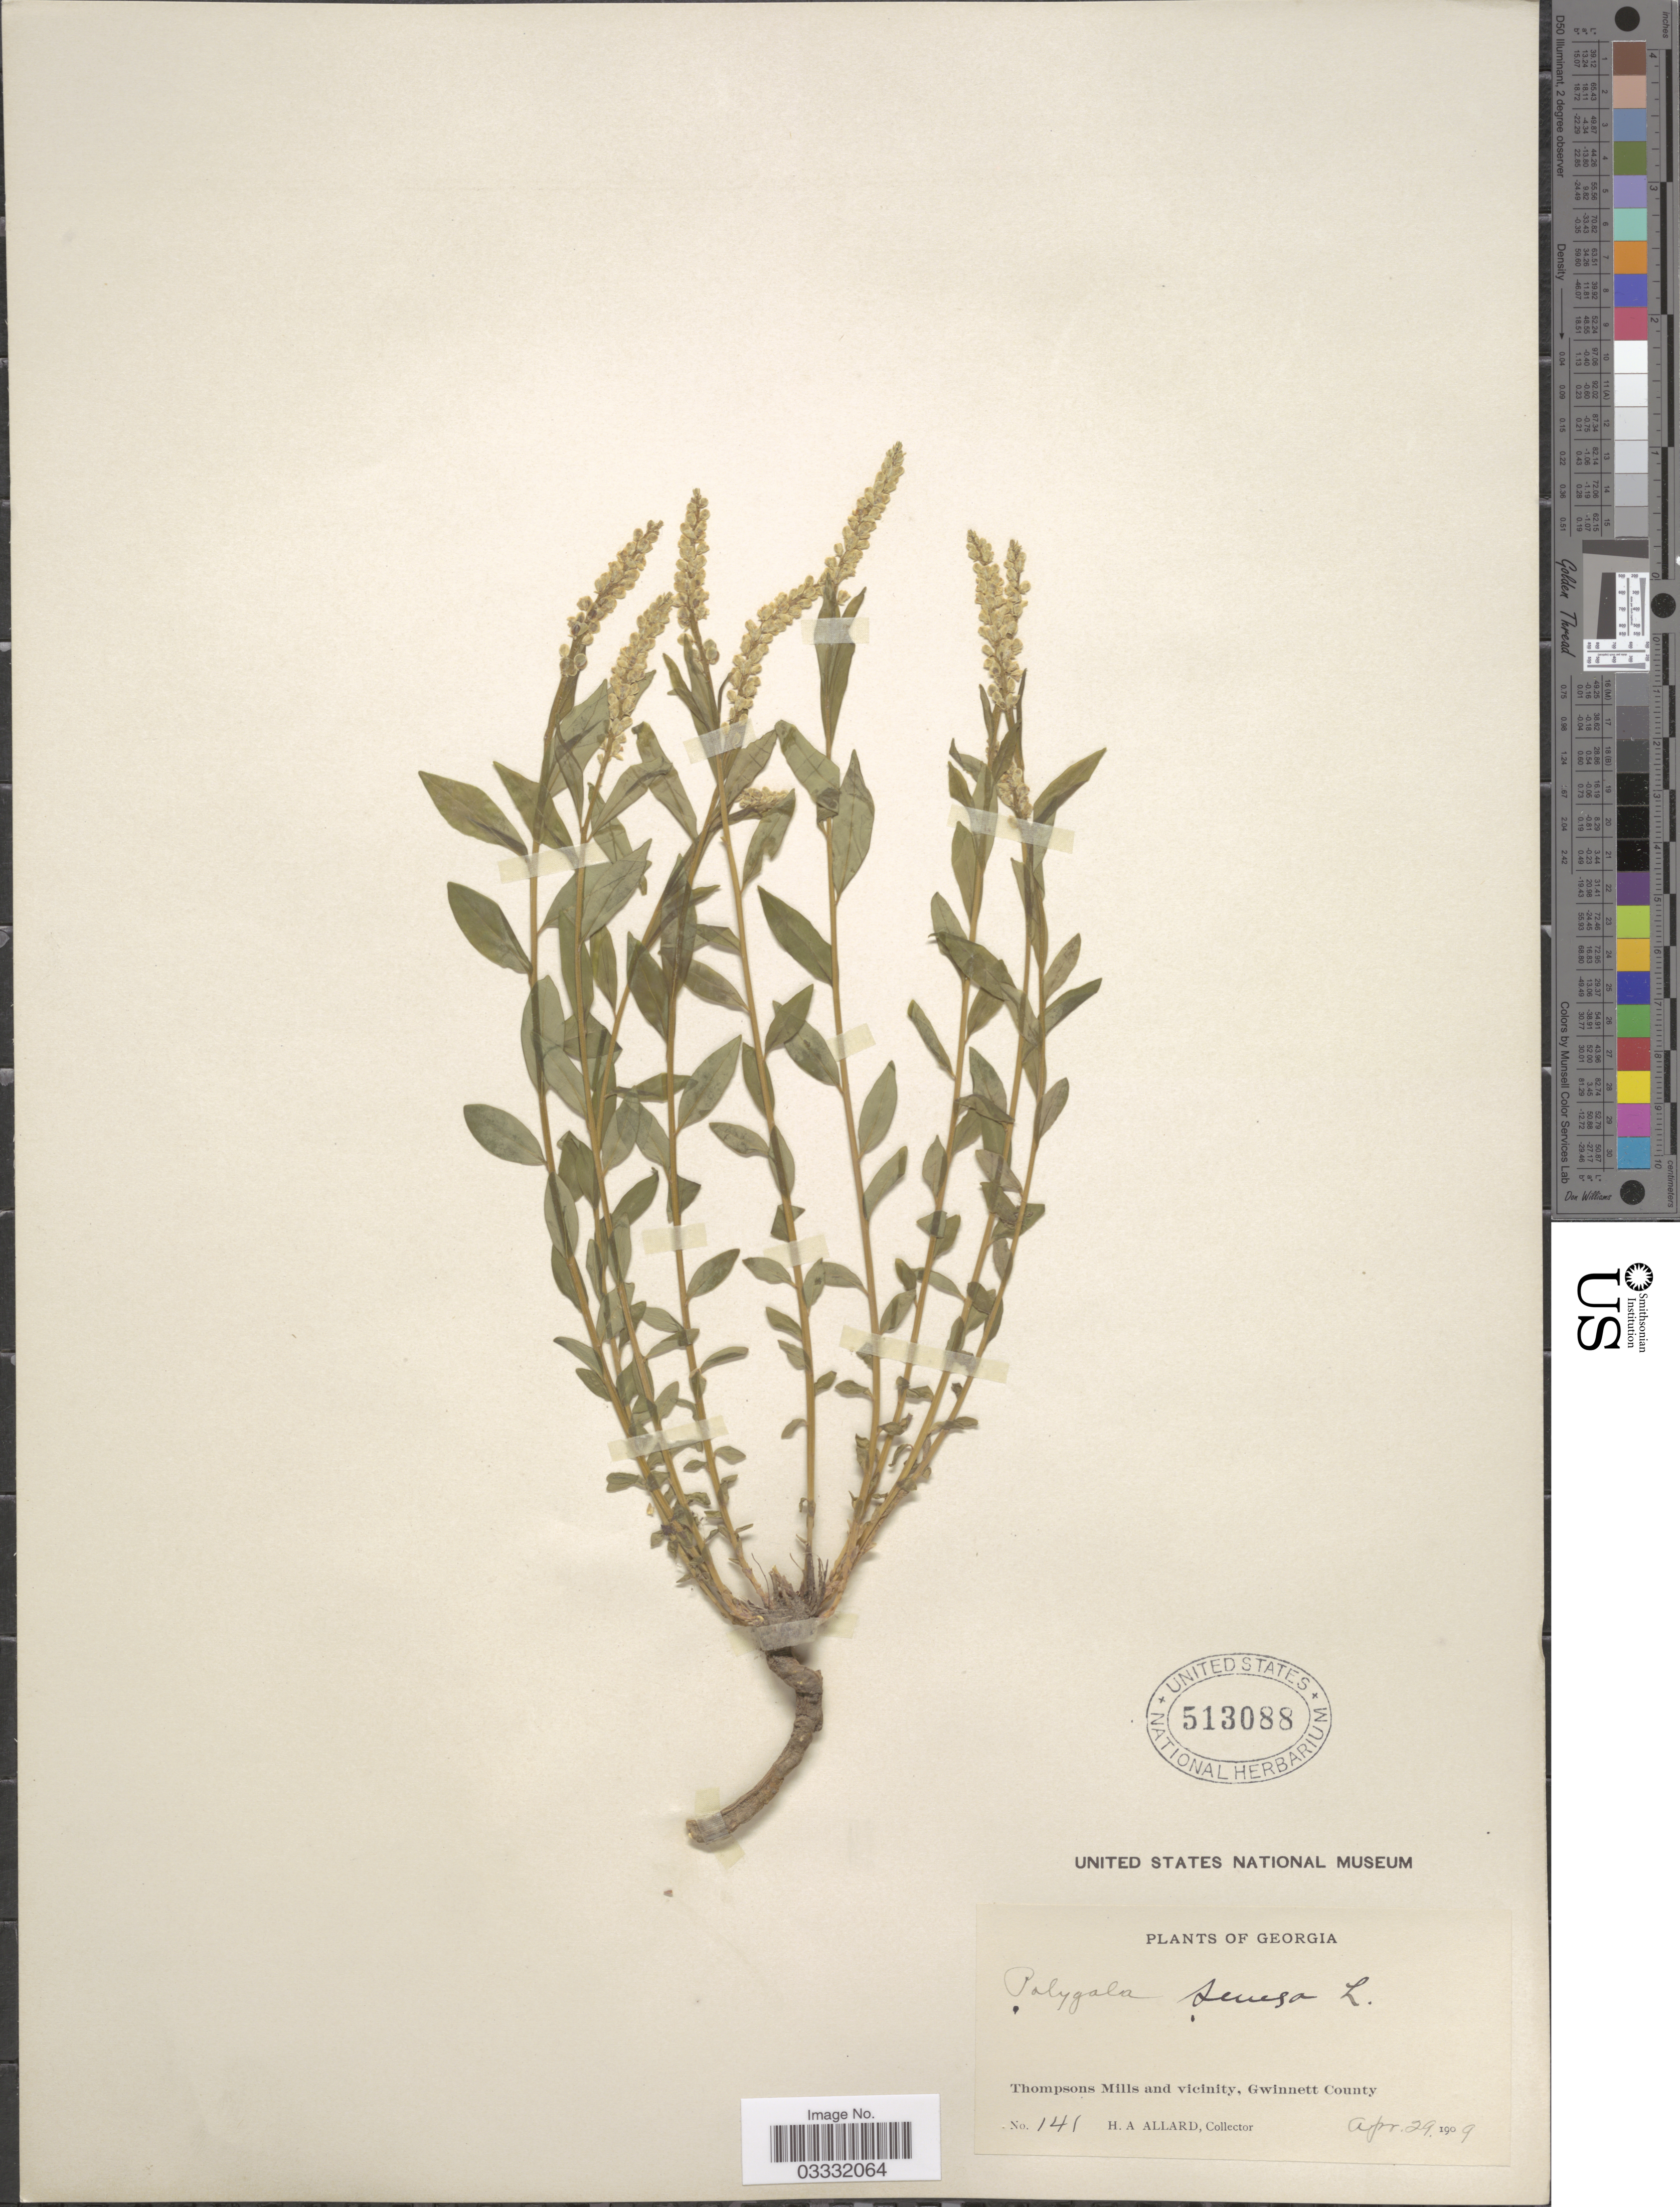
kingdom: Plantae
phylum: Tracheophyta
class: Magnoliopsida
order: Fabales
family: Polygalaceae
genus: Polygala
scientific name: Polygala senega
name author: L.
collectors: H. A. Allard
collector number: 141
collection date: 1909-04-29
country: United States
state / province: Georgia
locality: Thompsons Mills and vicinity, Gwinnett County.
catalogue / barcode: US 513088